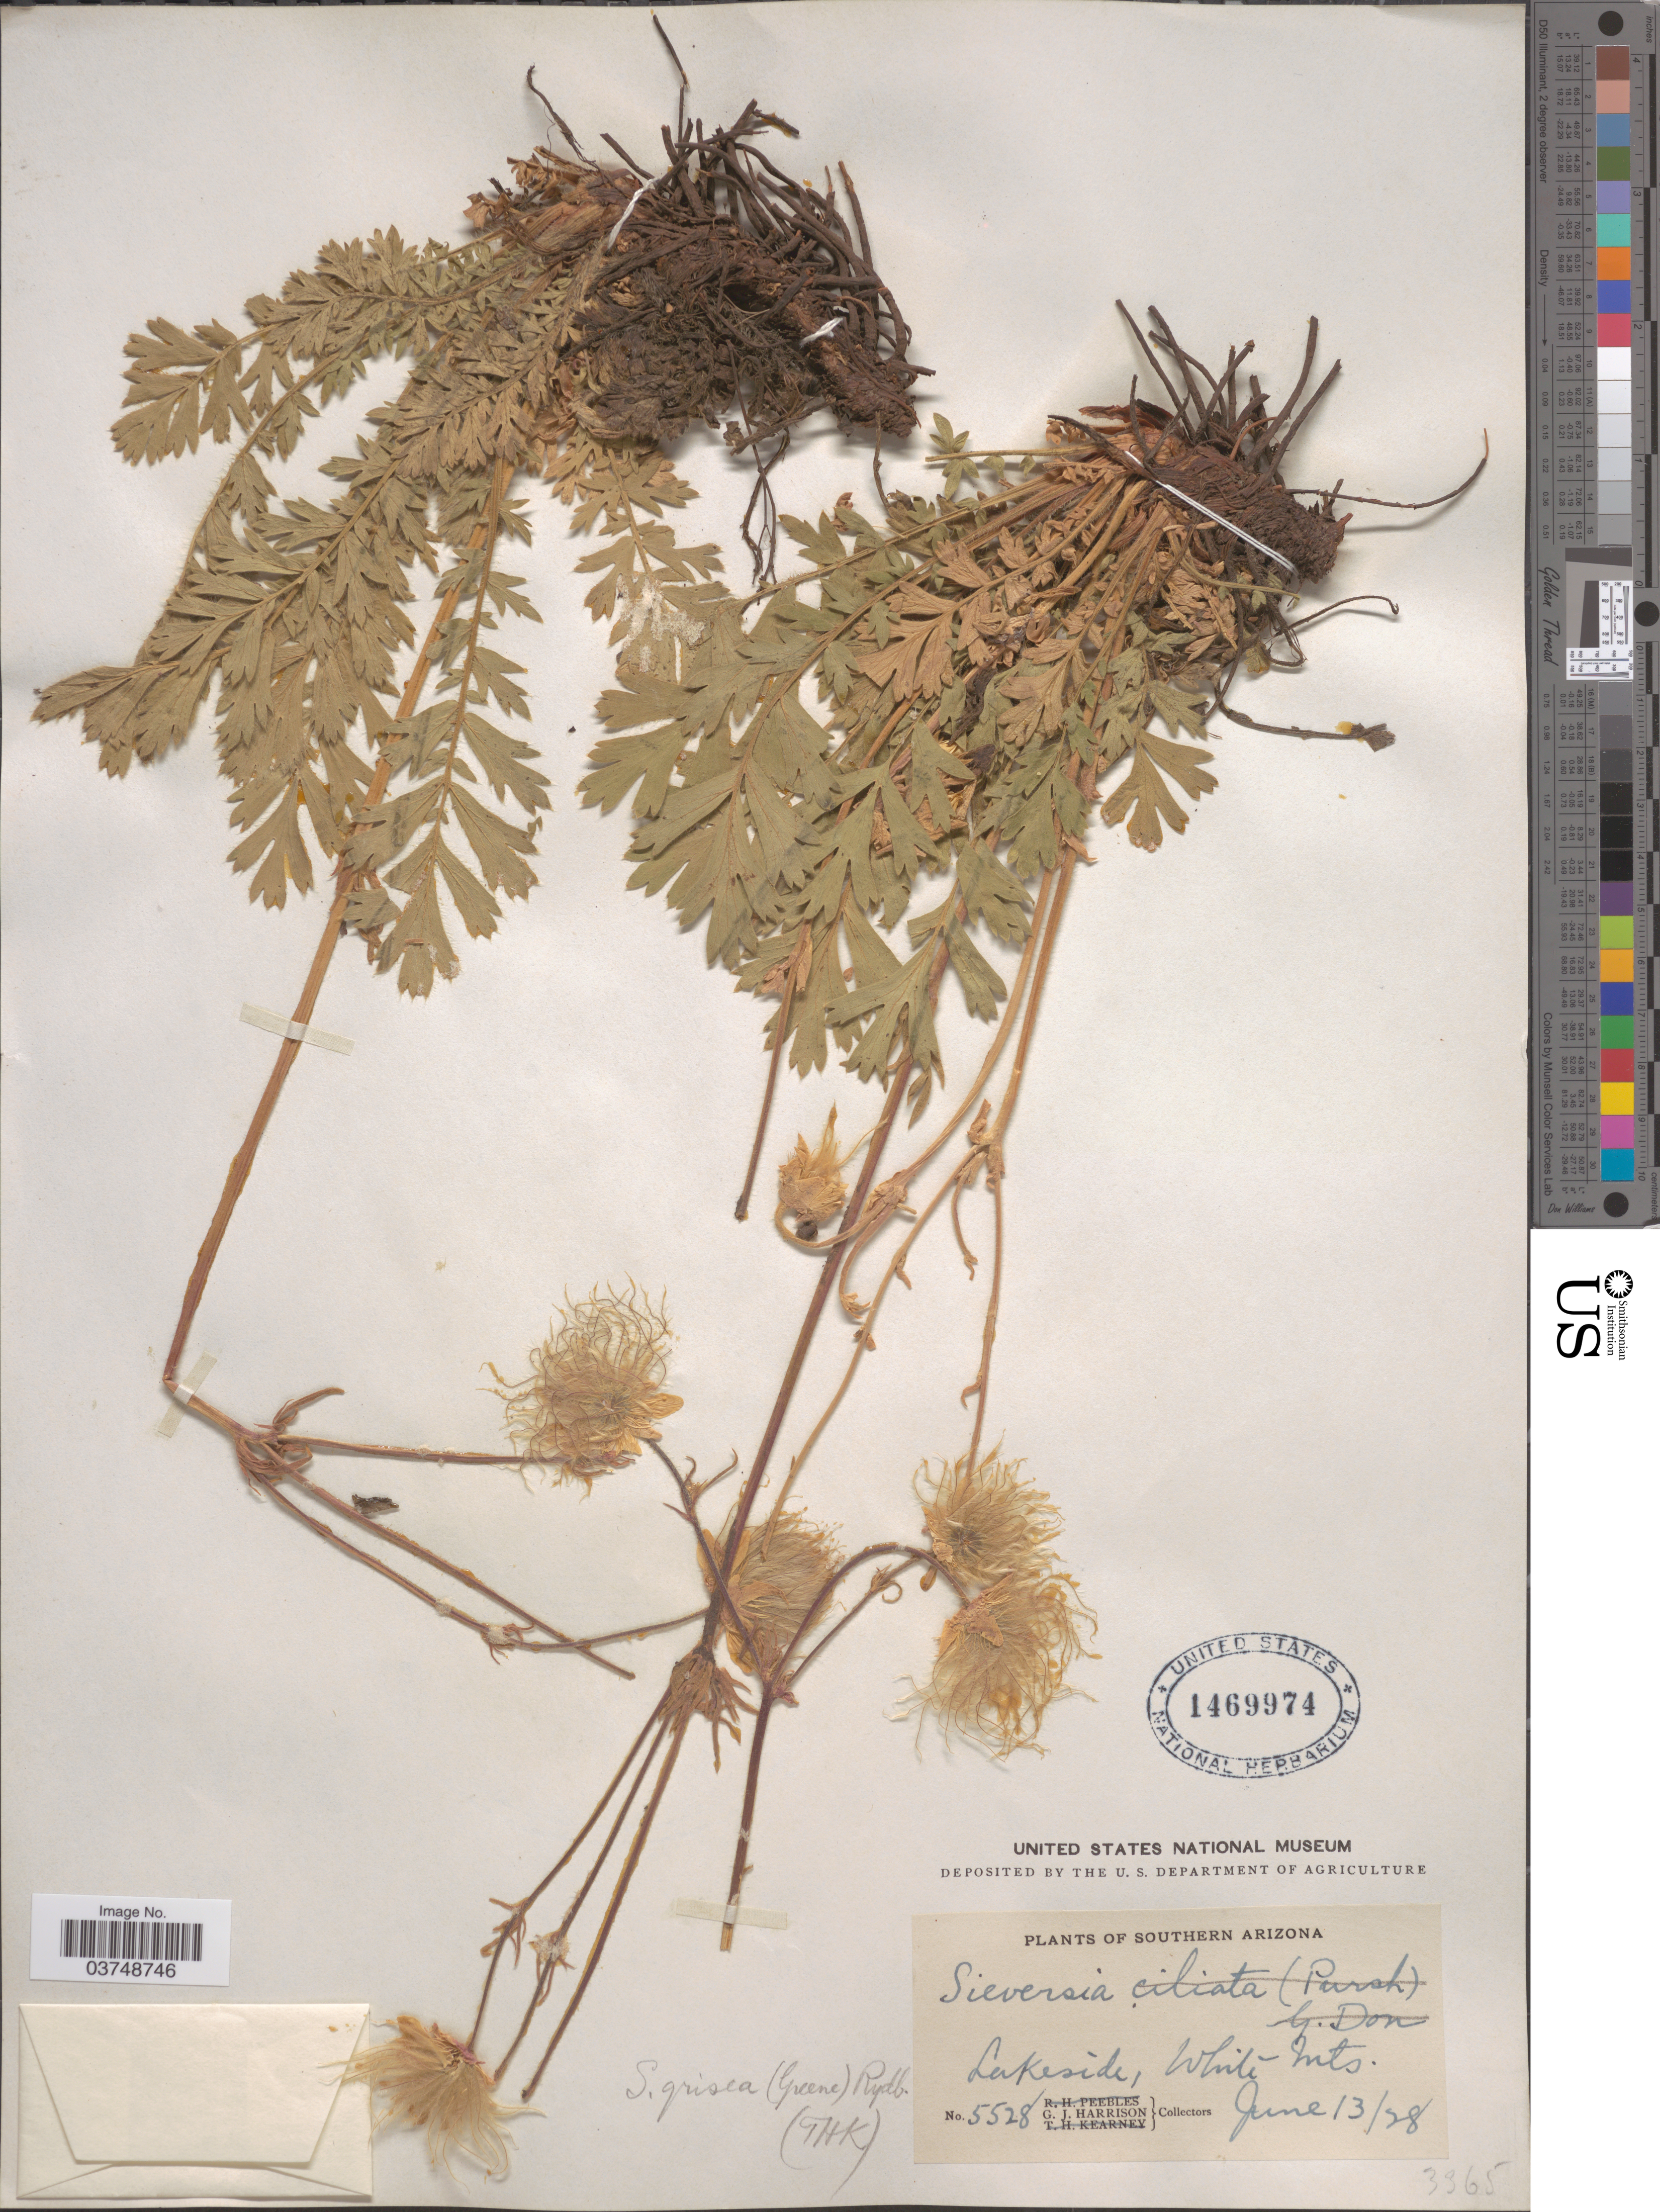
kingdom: Plantae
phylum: Tracheophyta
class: Magnoliopsida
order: Rosales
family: Rosaceae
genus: Geum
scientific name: Geum triflorum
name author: Pursh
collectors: G. J. Harrison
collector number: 5528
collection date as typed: Transcribed d/m/y: 13/6/28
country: United States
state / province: Arizona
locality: Southern Arizona. Lakeside, White Mts.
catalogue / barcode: US 1469974